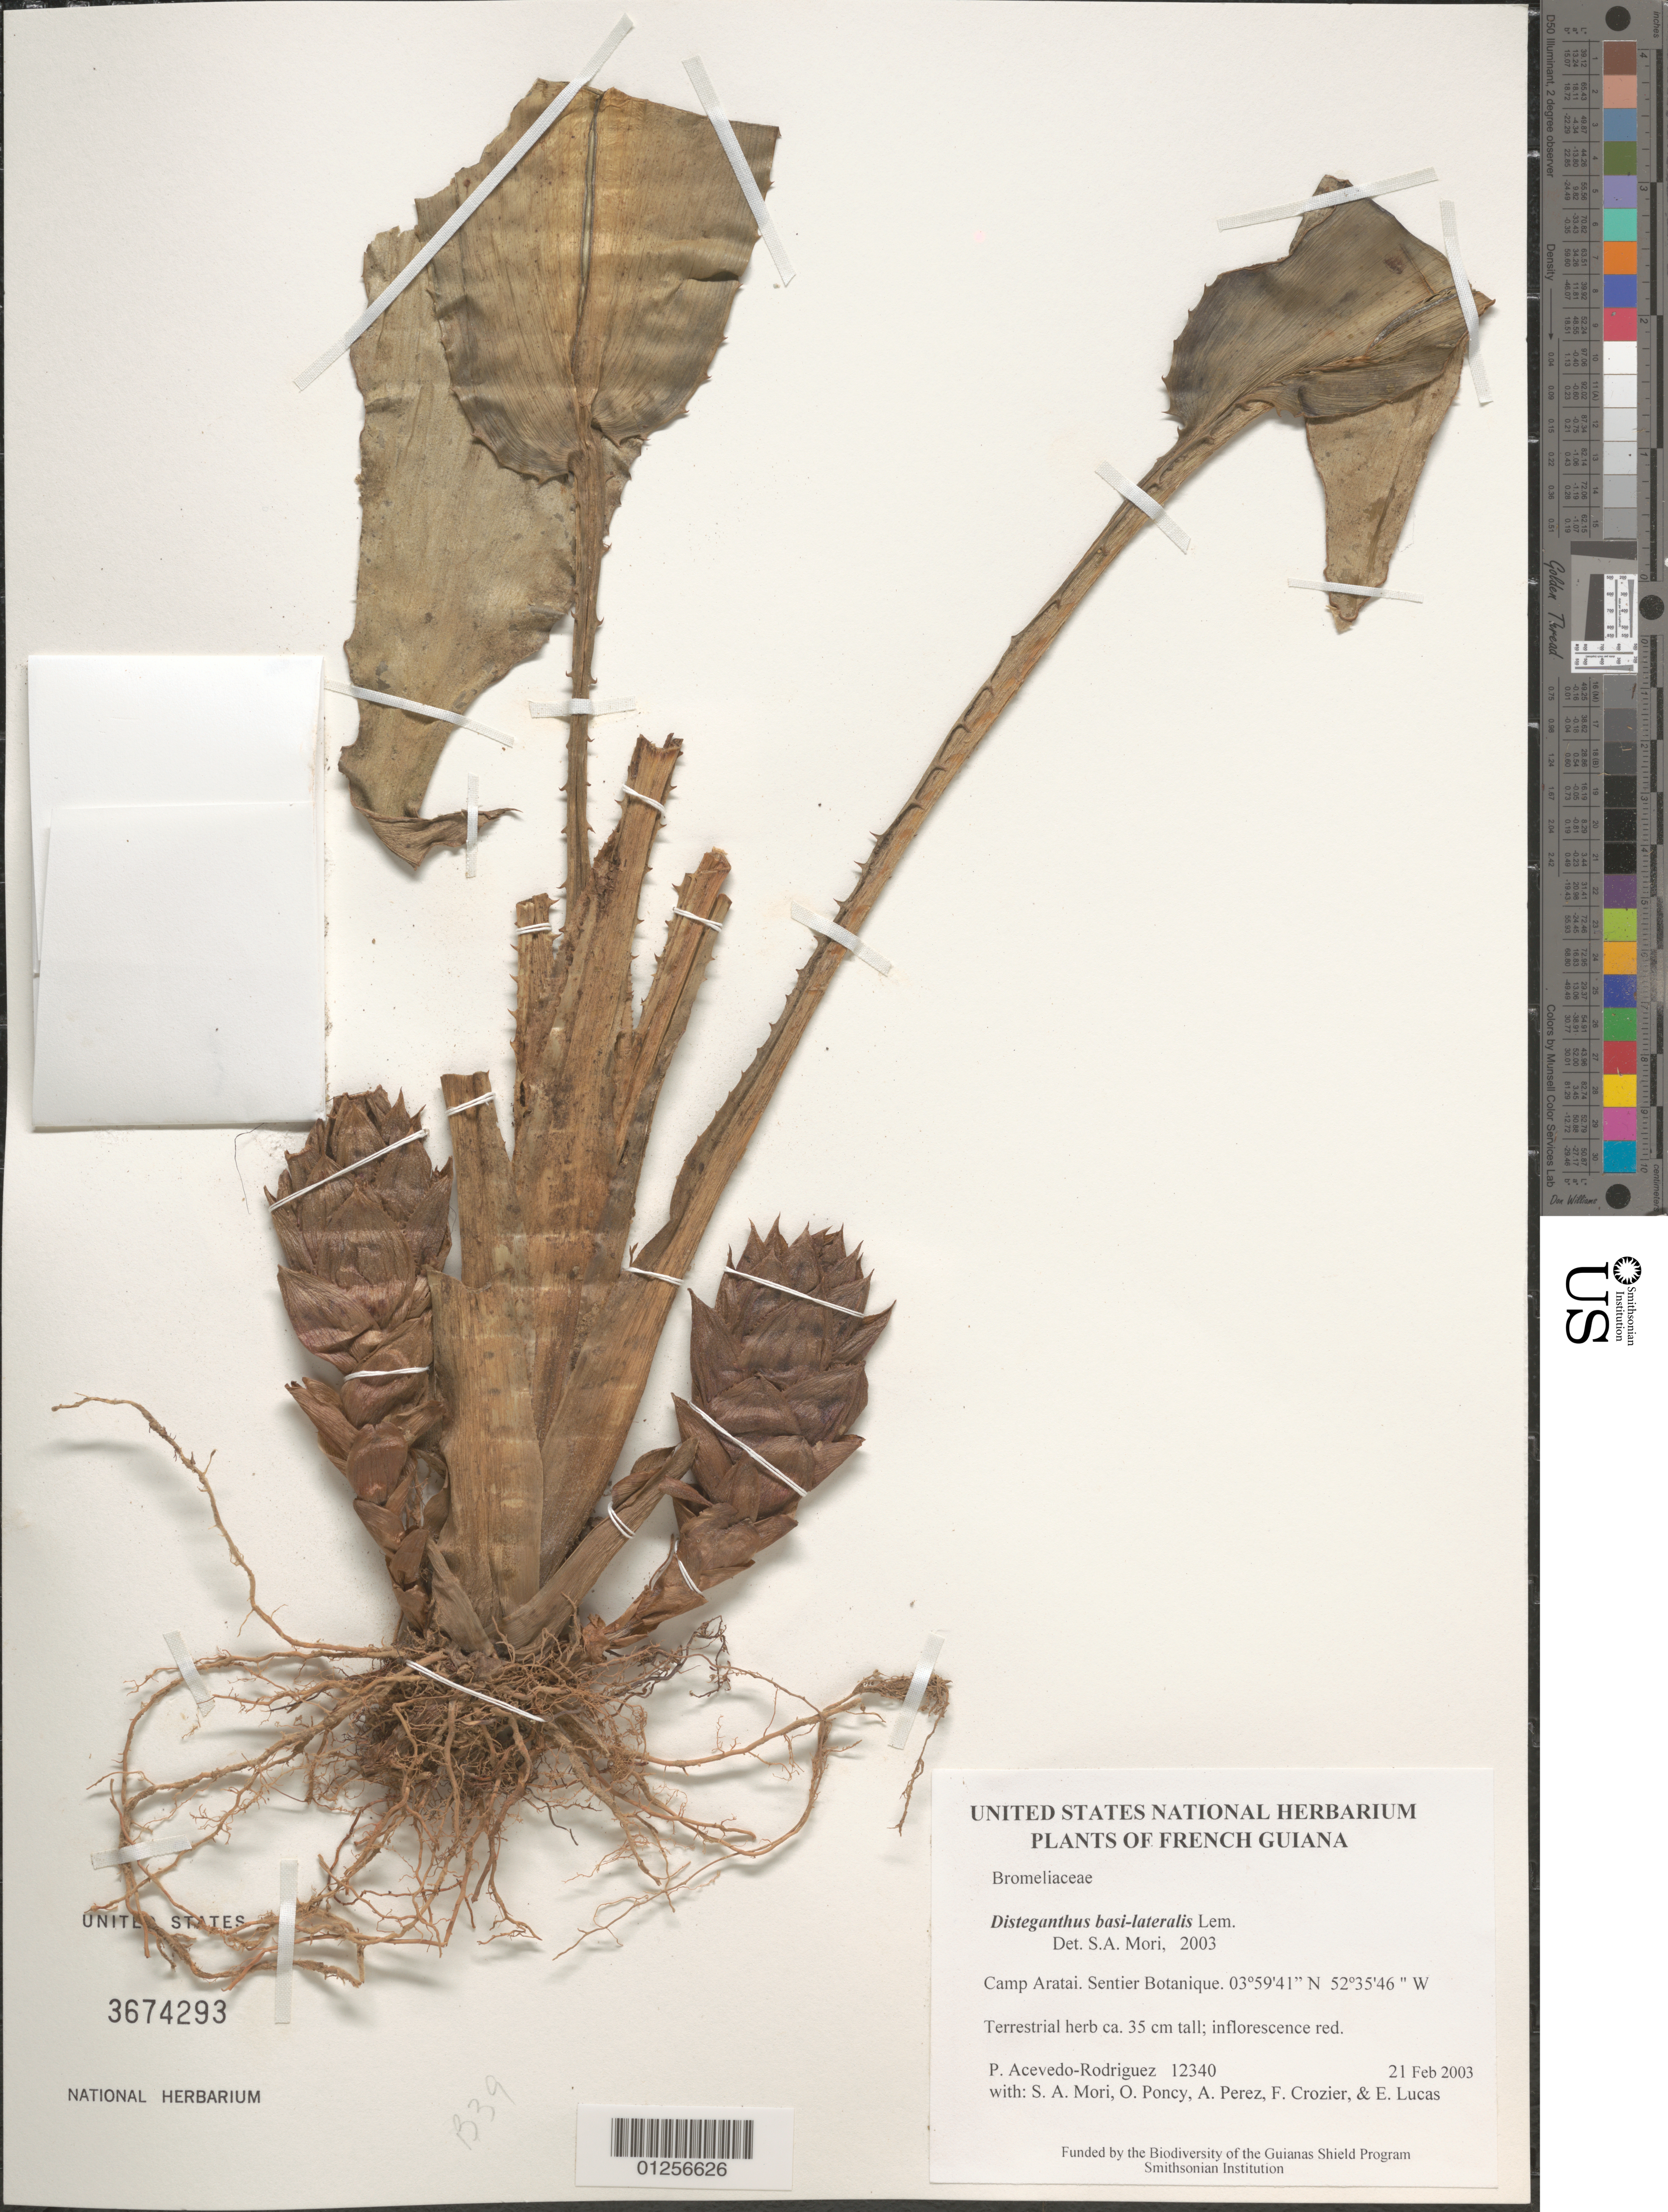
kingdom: Plantae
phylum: Tracheophyta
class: Liliopsida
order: Poales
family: Bromeliaceae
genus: Disteganthus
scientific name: Disteganthus basilateralis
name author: Lem.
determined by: Mori, Scott A.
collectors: P. Acevedo-Rodr., S. Mori, A. Perez, O. Poncy, F. Crozier & E. Lucas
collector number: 12340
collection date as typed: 21 Feb 2003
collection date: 2003-02-21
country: French Guiana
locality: Camp Aratai; Sentier Botanique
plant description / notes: US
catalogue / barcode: US 3674293